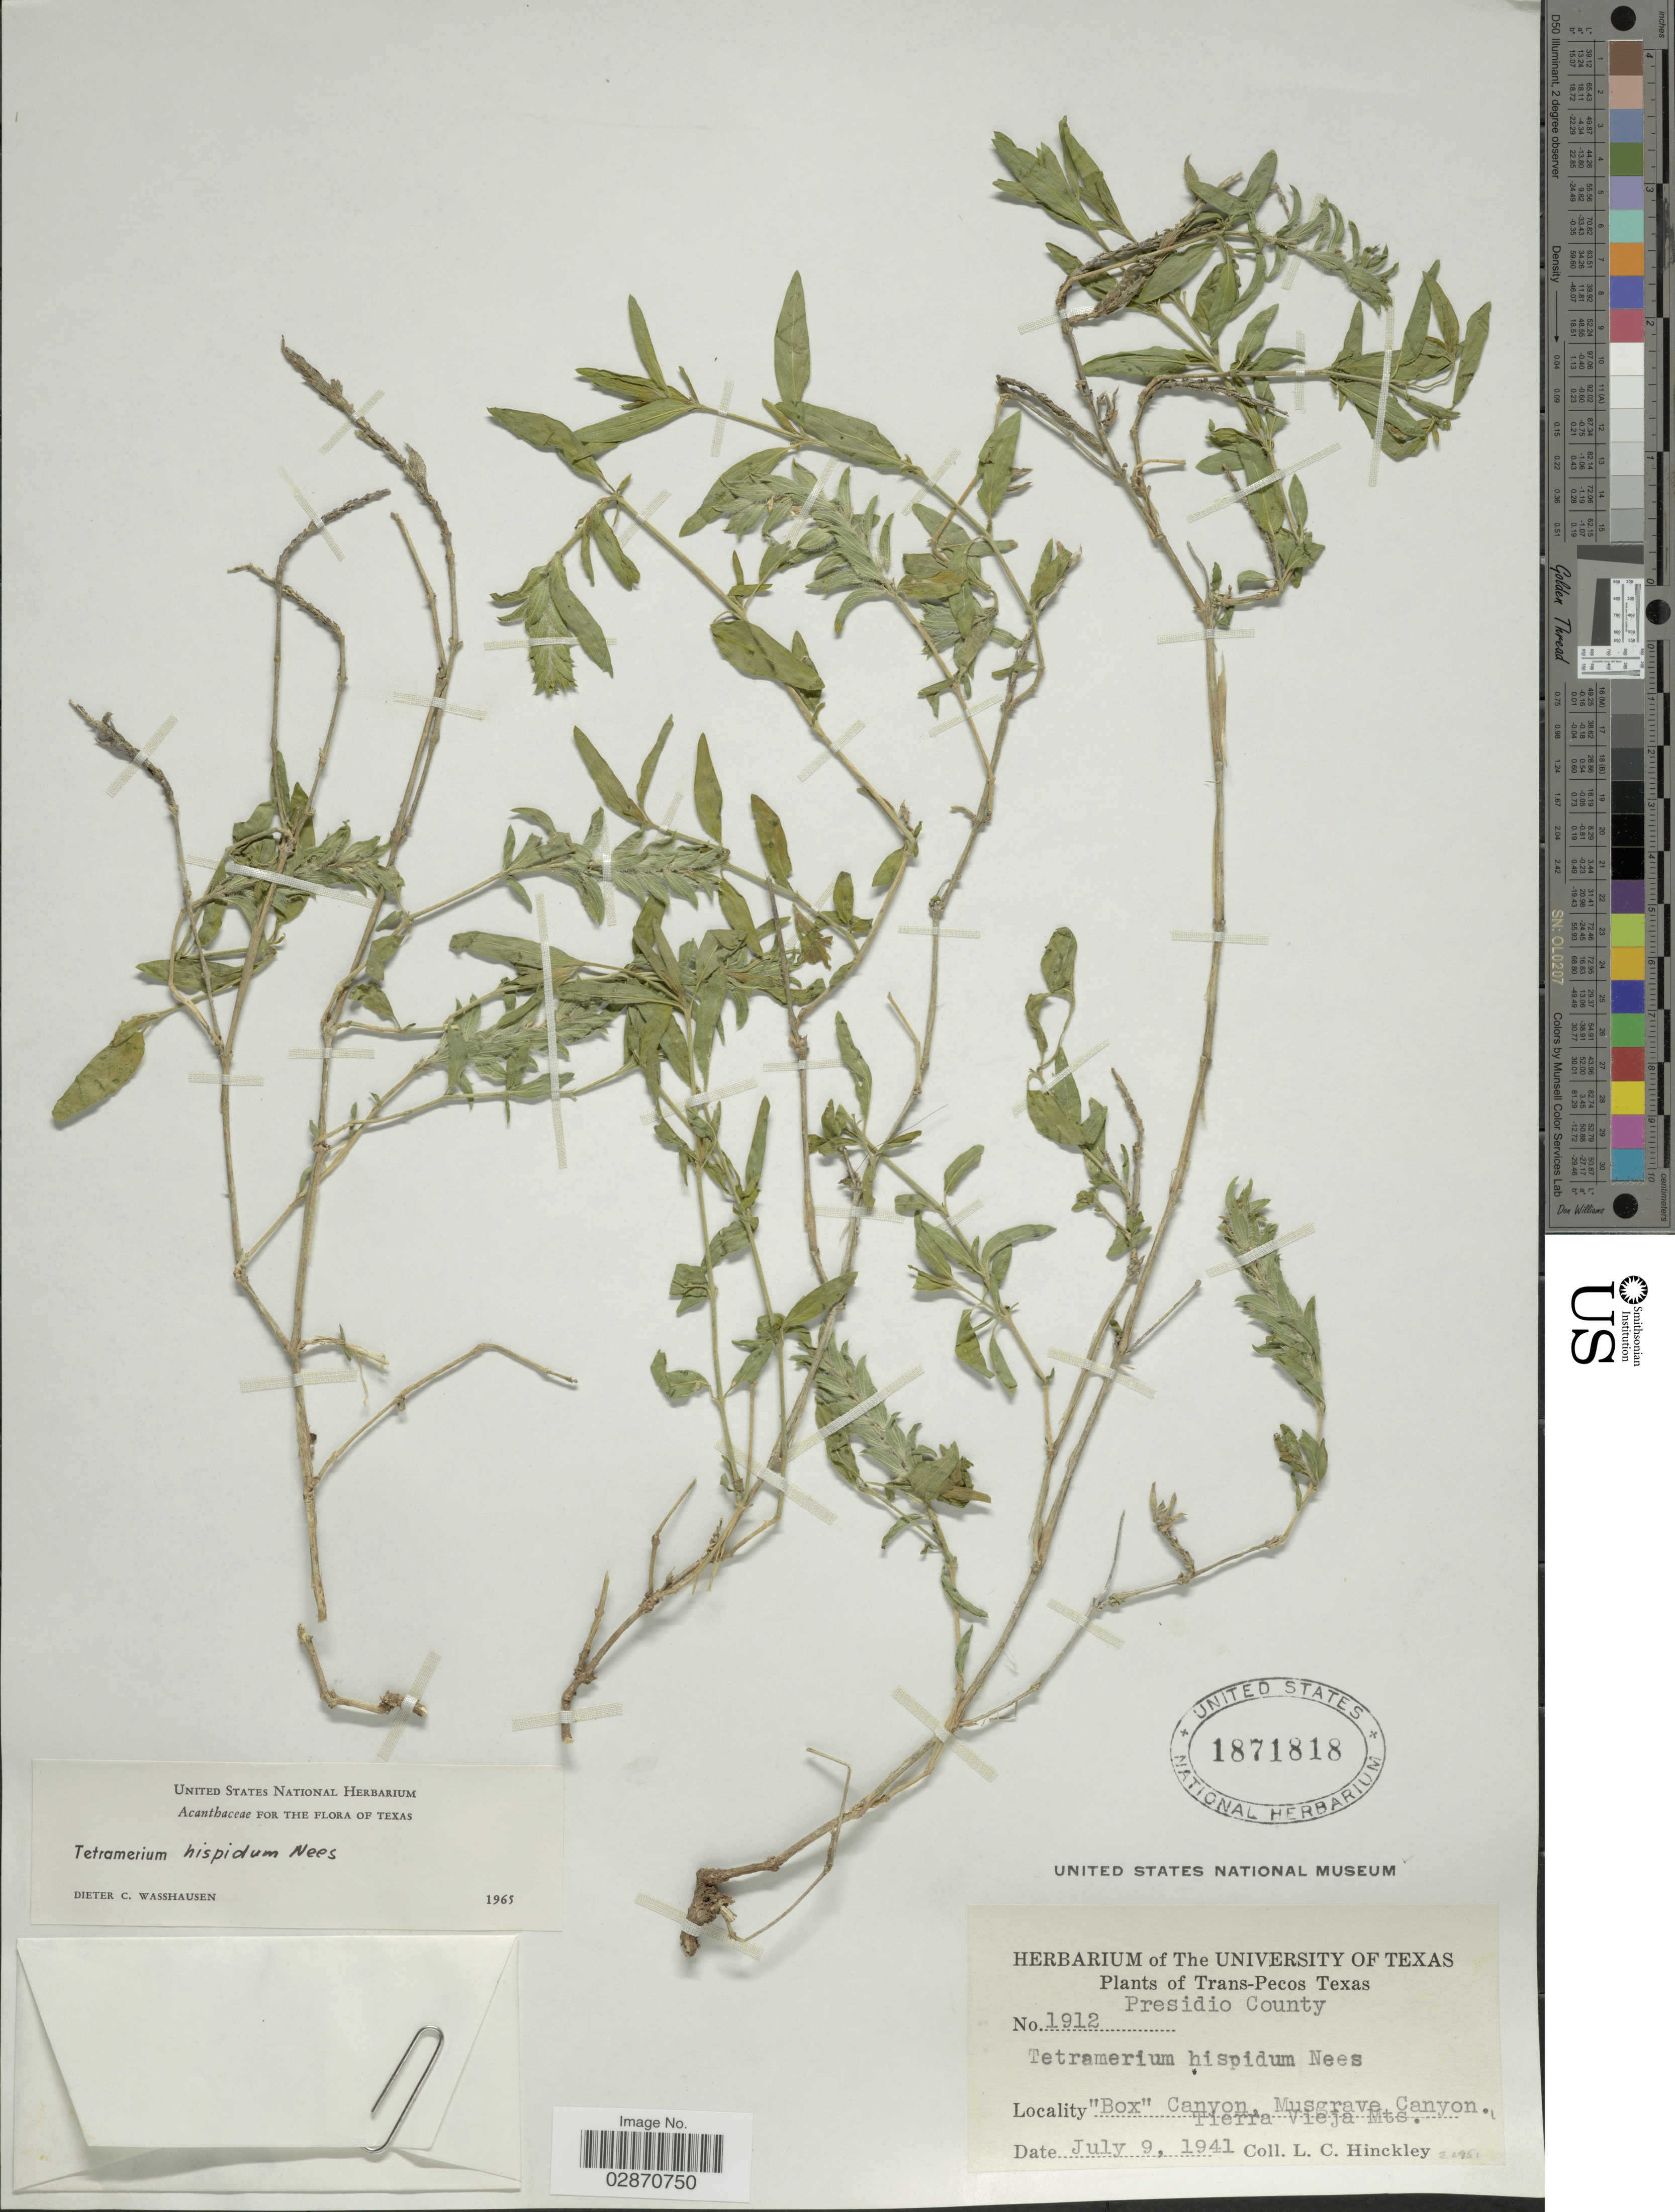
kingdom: Plantae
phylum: Tracheophyta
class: Magnoliopsida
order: Lamiales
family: Acanthaceae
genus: Tetramerium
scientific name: Tetramerium nervosum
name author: Nees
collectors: L. Hinckley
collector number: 1912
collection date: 1941-07-09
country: United States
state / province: Texas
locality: Trans-Pecos Texas. Presidio County. "Box" Canyon, Musgrave Canyon. Fierra Vieja Mts.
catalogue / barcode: US 1871818